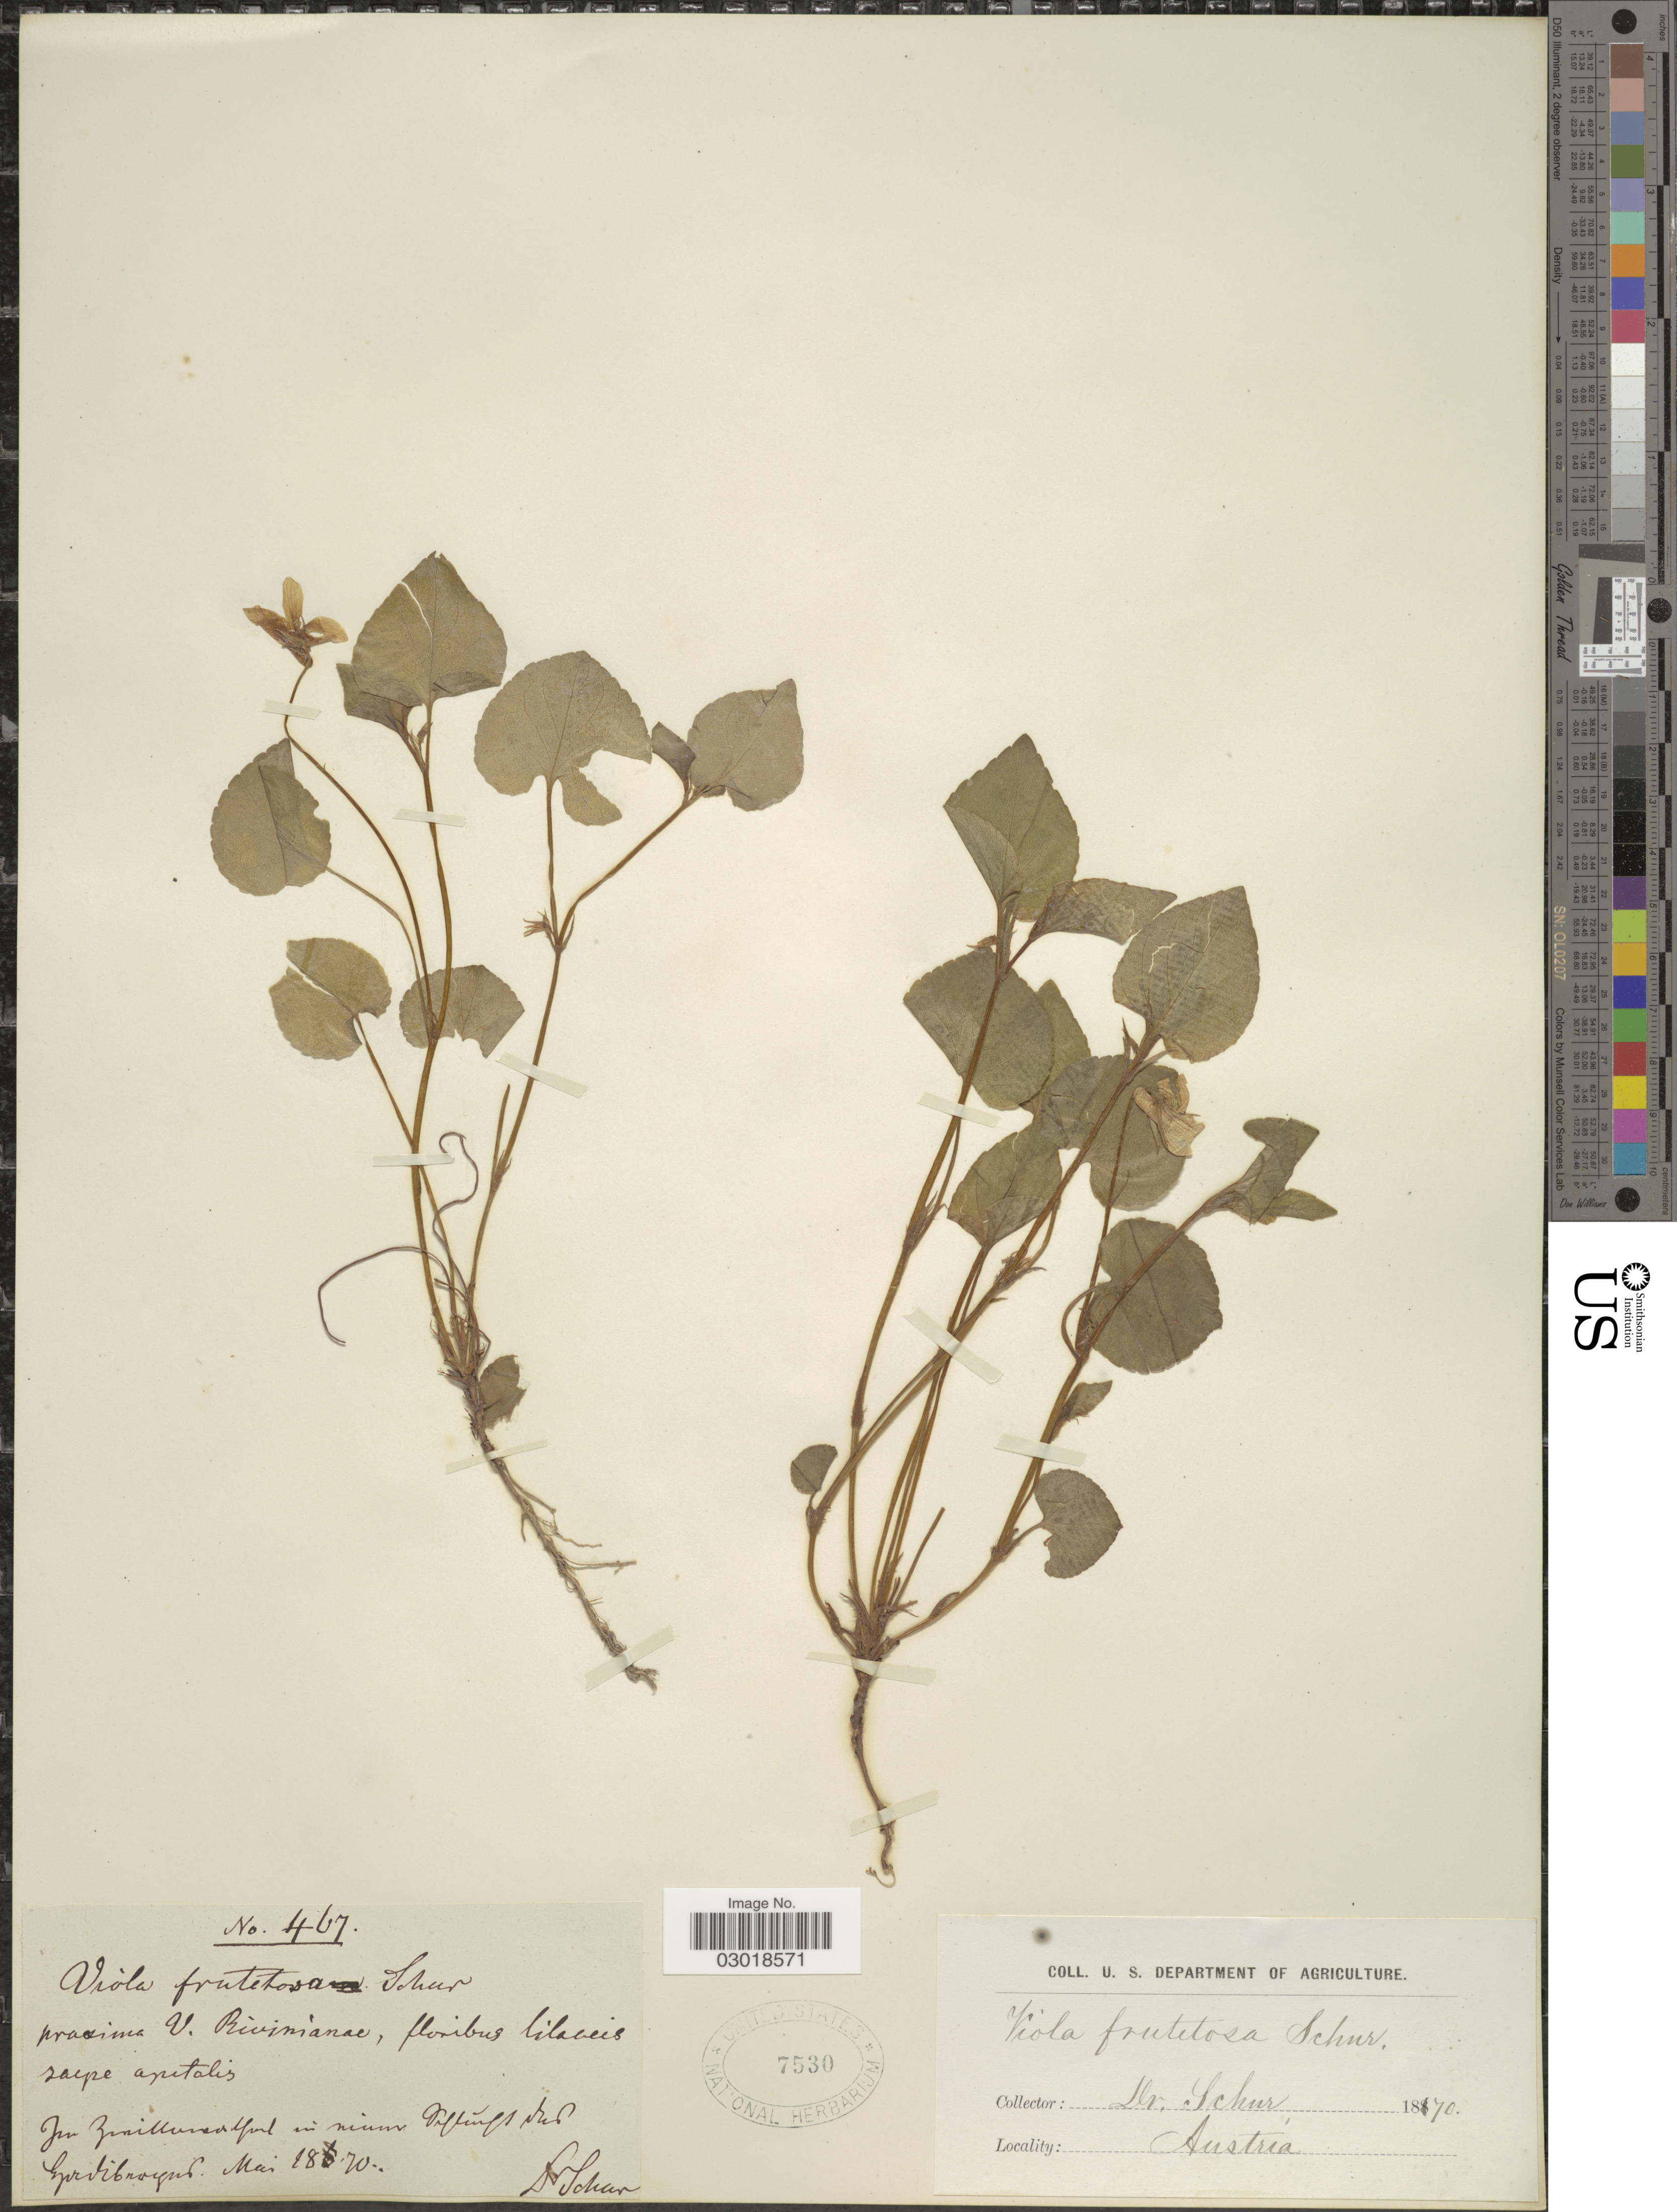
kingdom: Plantae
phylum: Tracheophyta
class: Magnoliopsida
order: Malpighiales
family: Violaceae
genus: Viola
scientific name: Viola fruticosa Schur ined.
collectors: Schur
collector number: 467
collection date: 1870-05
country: Austria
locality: In Z [illegible text]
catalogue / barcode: US 7530